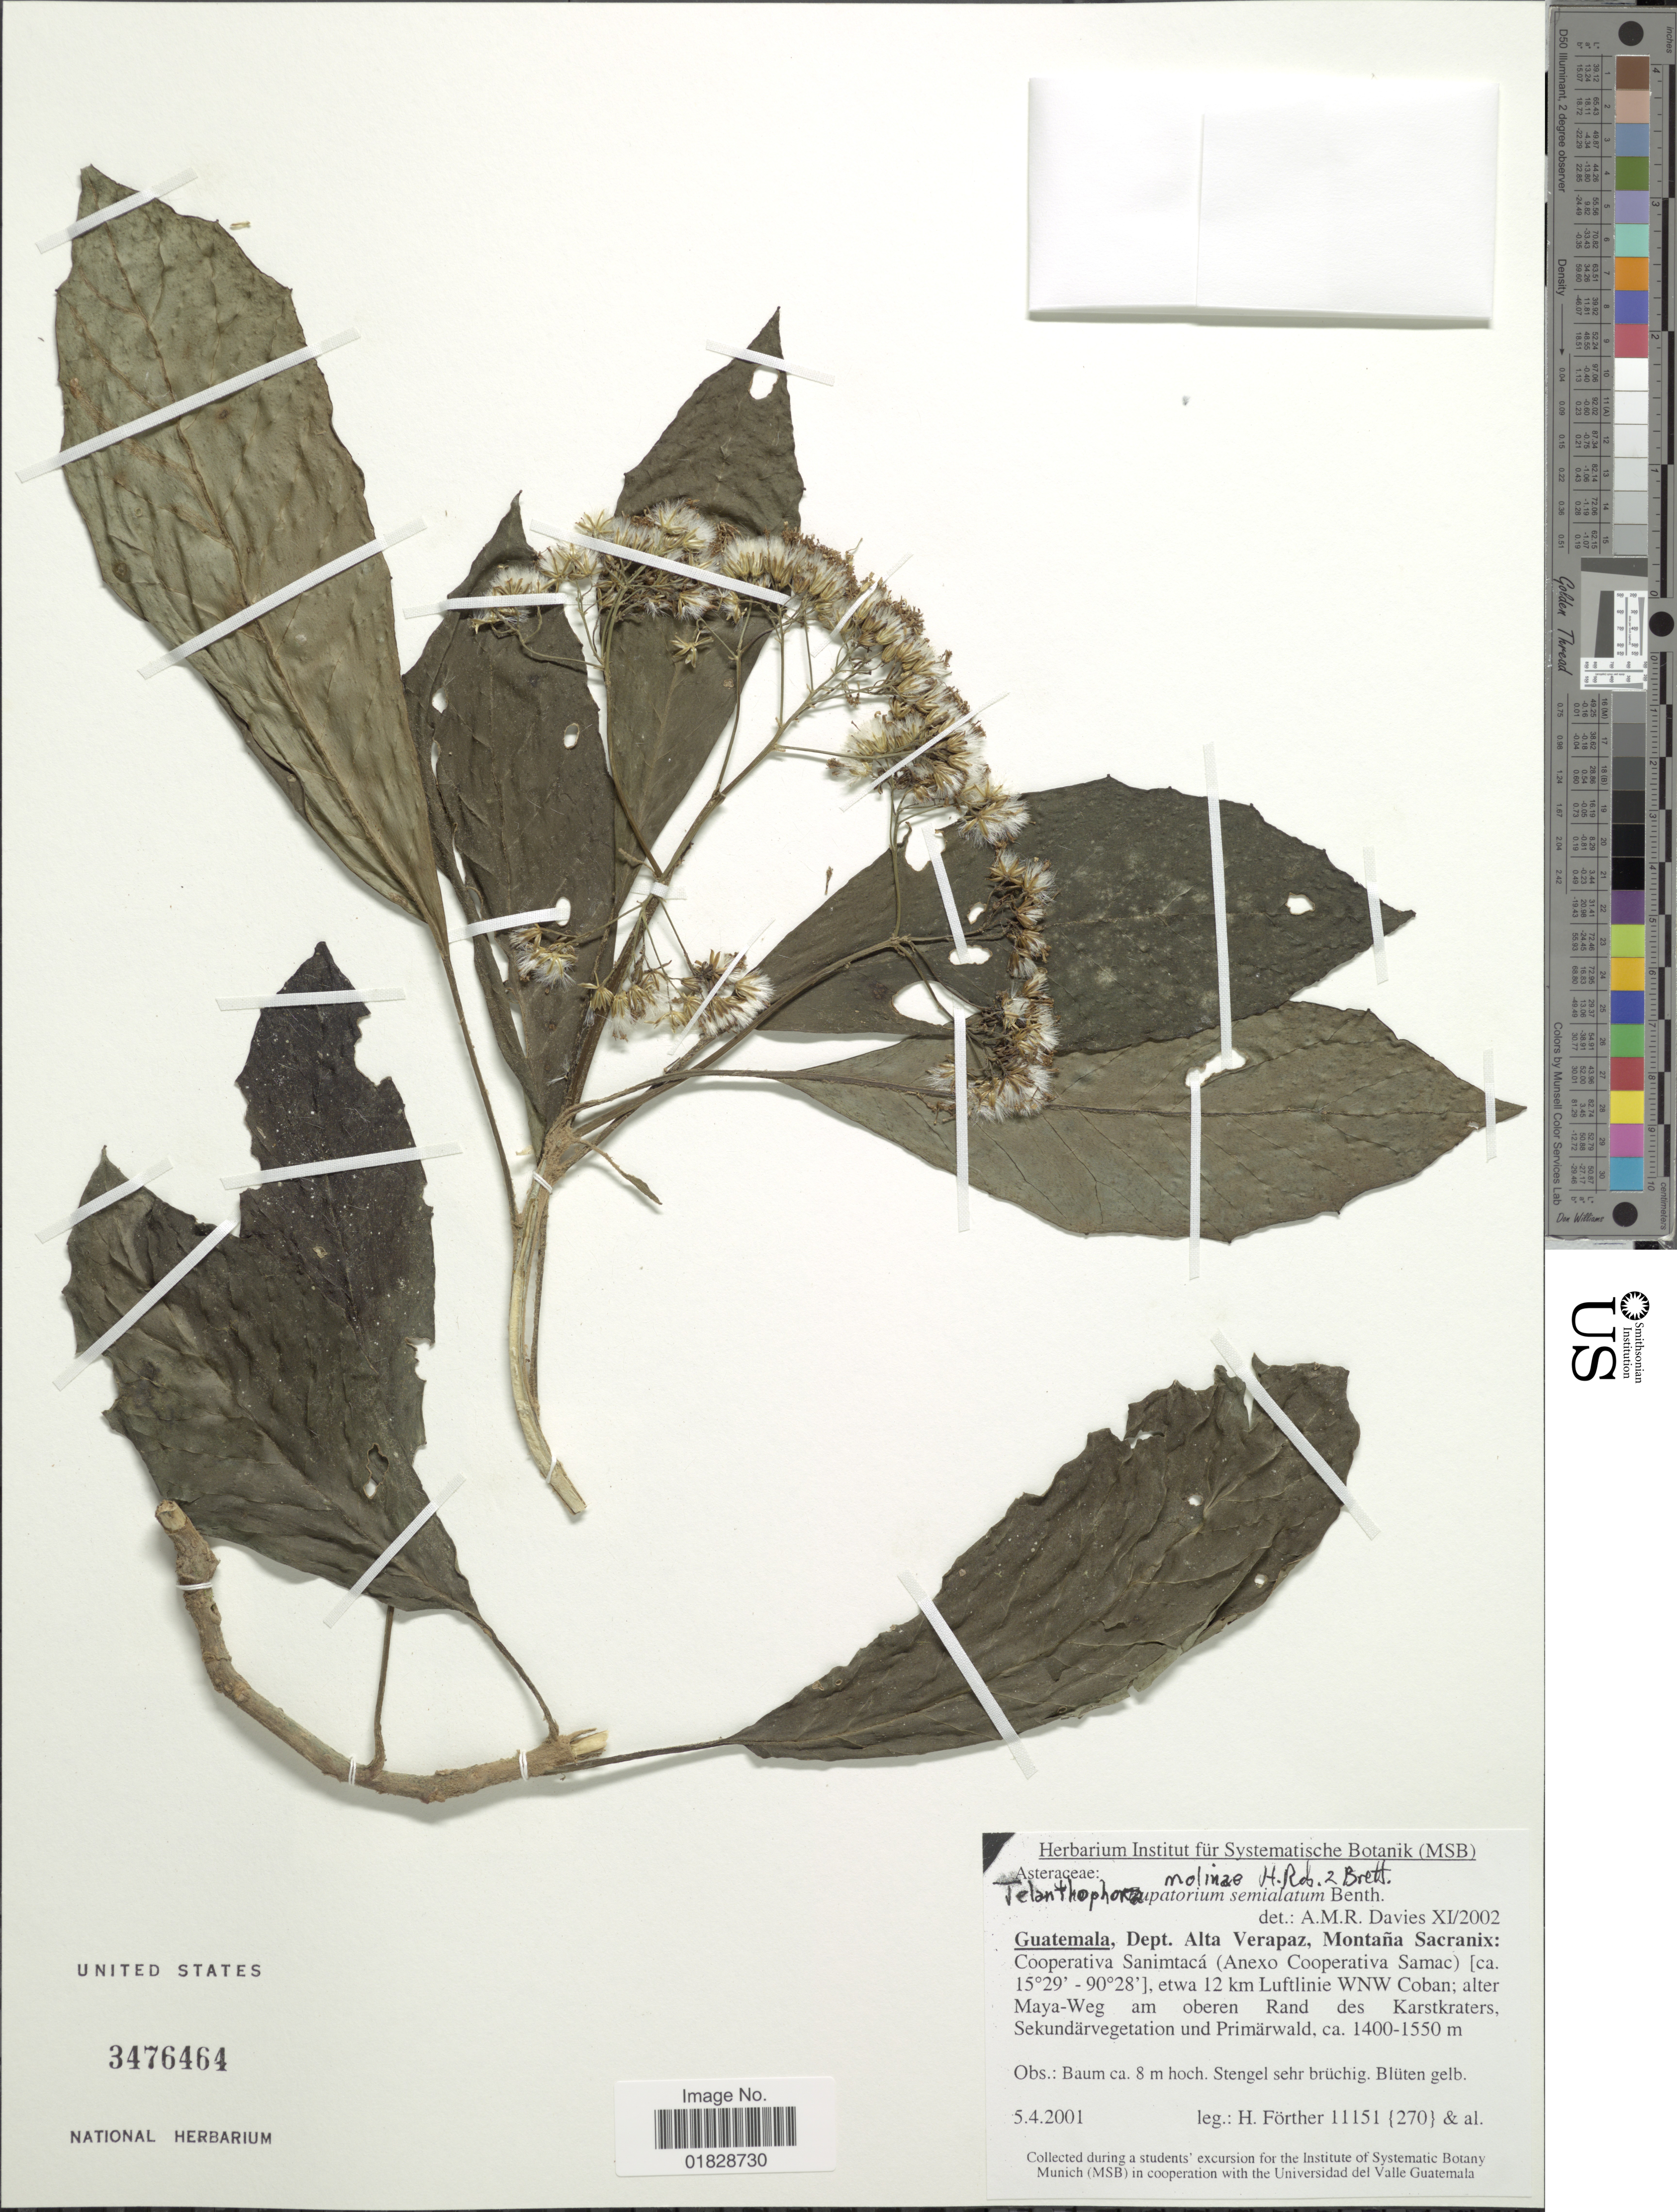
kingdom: Plantae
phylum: Tracheophyta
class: Magnoliopsida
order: Asterales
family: Asteraceae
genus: Telanthophora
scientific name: Telanthophora molinae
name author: H. Rob. & Brettell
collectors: H. Fôrther & et al.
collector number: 1151 {270}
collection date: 2001-04-05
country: Guatemala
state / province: Alta Verapaz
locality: Guatemala, Dept. Alta Verapaz, Montaña Sacranix: Cooperativa Sanimtacá (Anexo Cooperativa Samac), etwa 12 km Luftlinie WNW Coban; alter Maya-Weg am oberen Rand des Karstkaters, Sekundärvegetation und Primärwald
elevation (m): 1400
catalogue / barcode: US 3476464